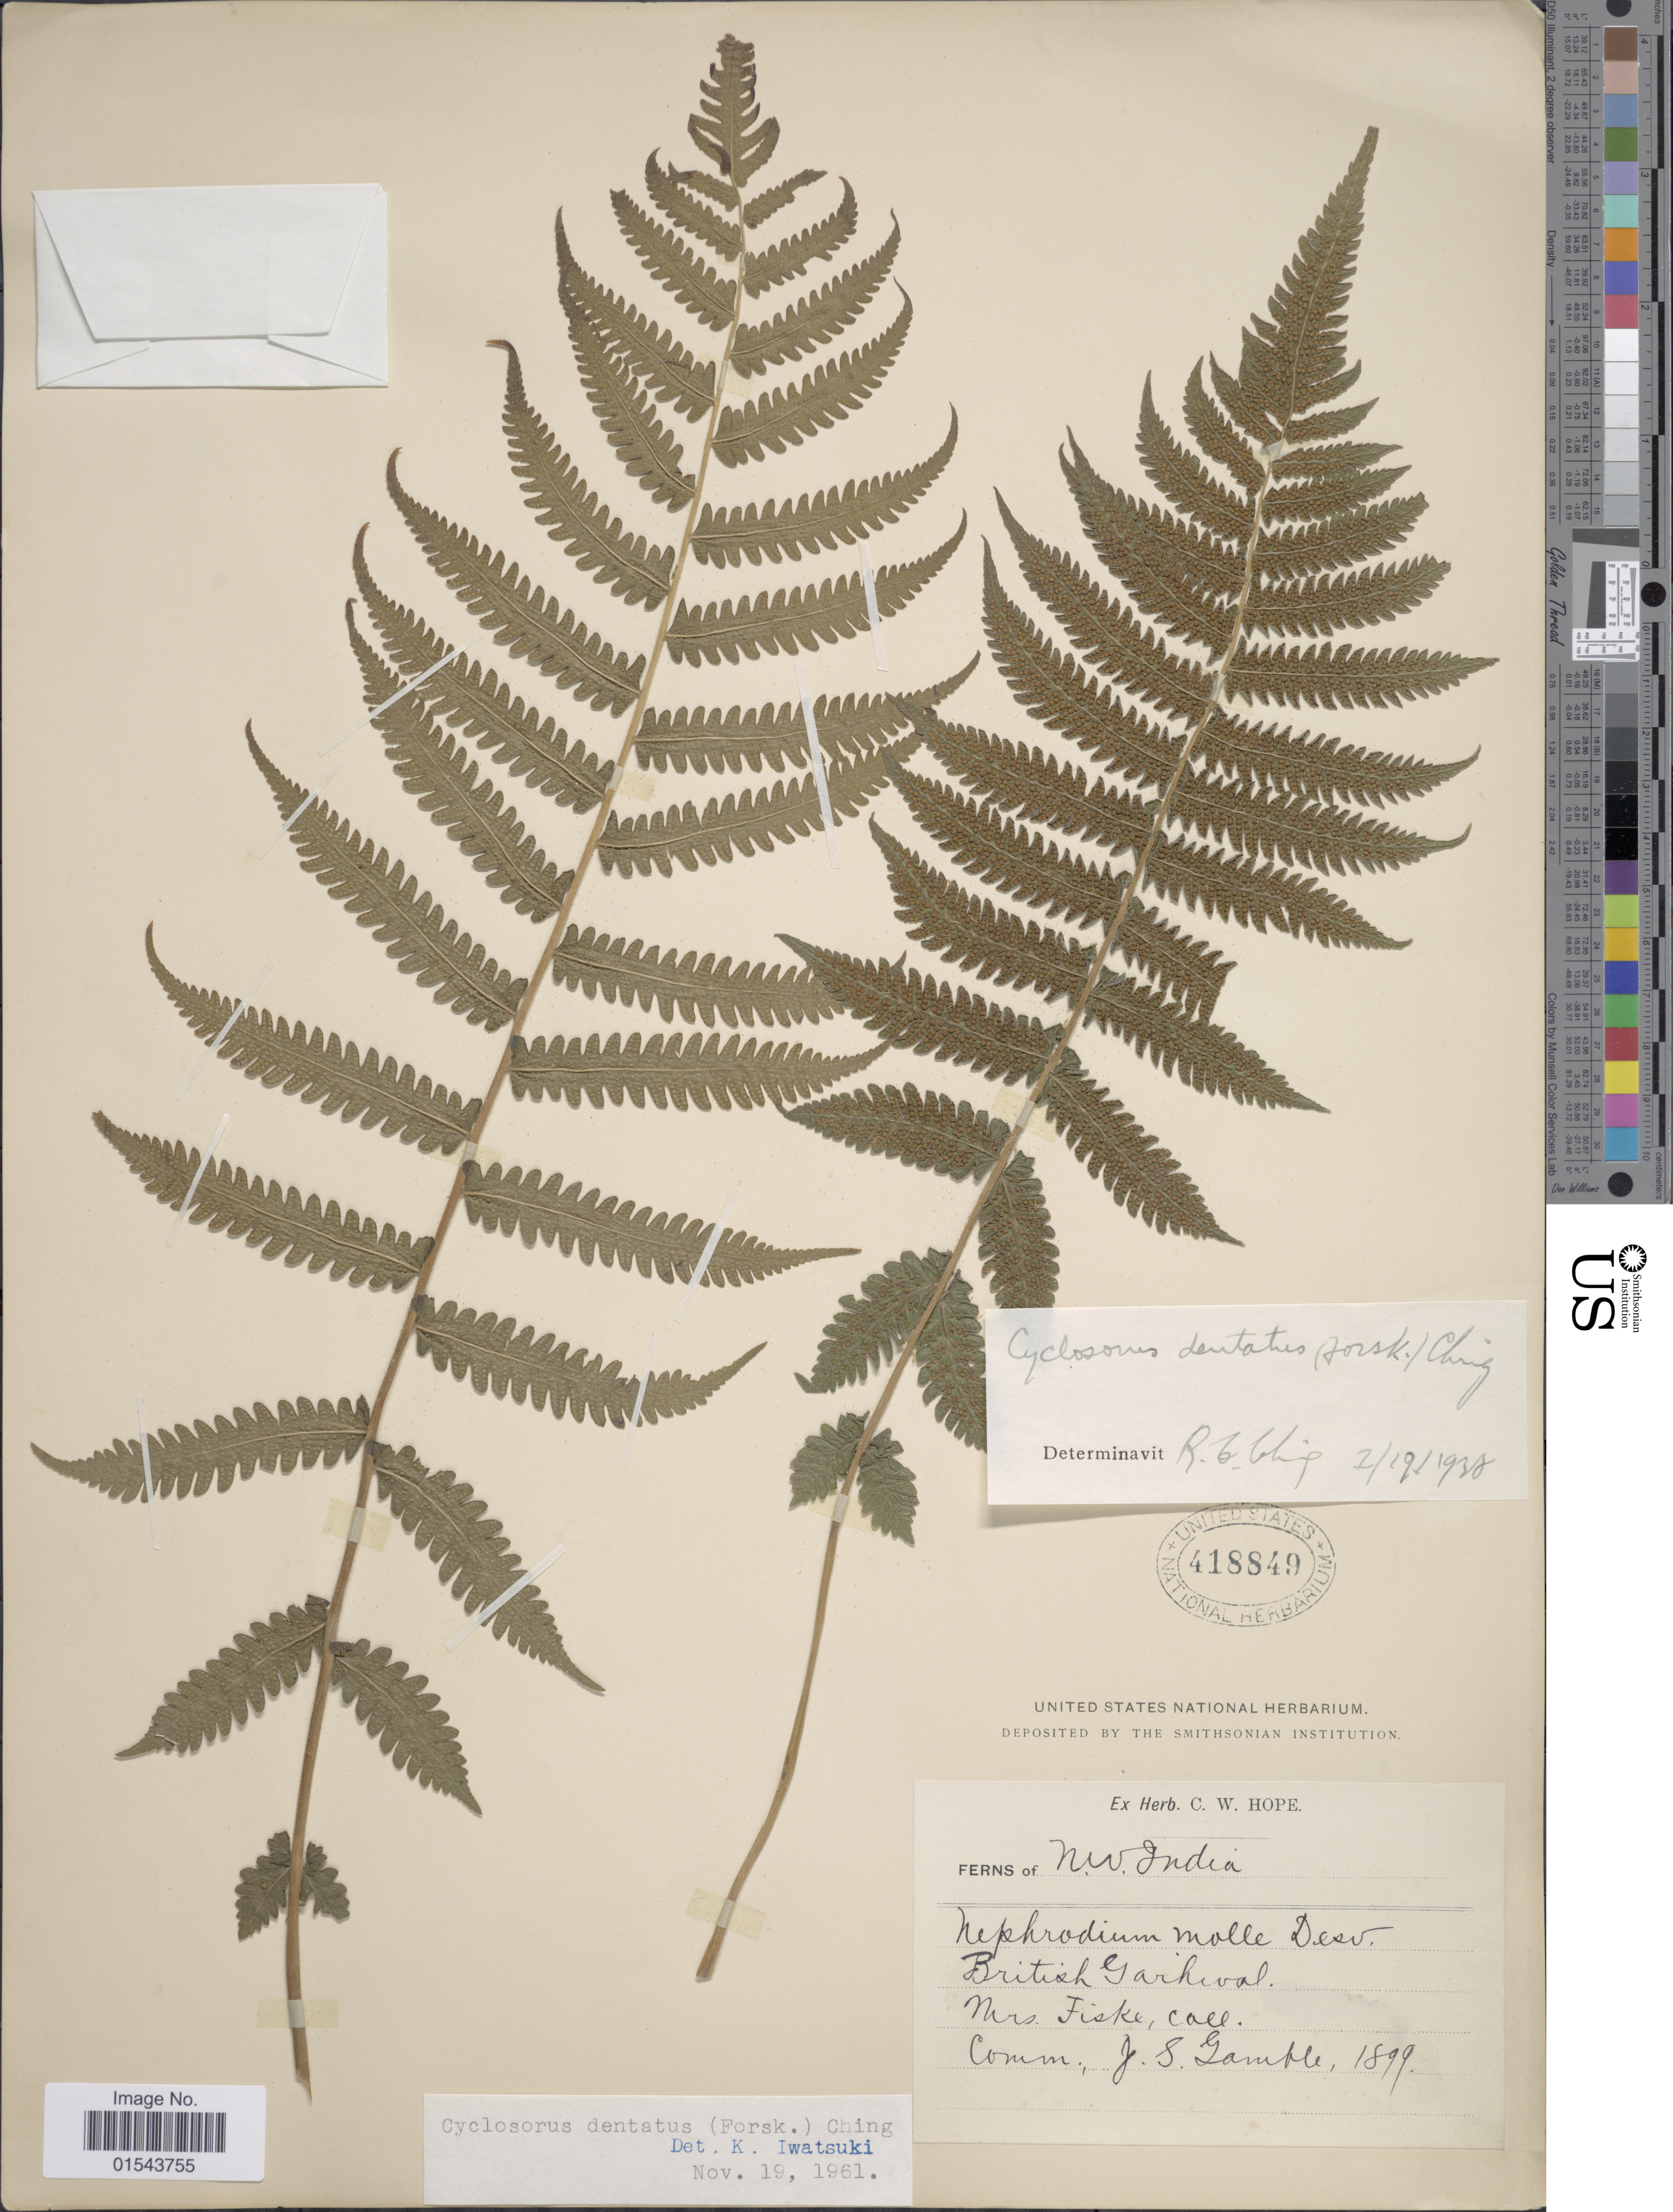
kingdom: Plantae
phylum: Tracheophyta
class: Polypodiopsida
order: Polypodiales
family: Thelypteridaceae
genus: Christella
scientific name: Christella dentata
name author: (Forssk.) Brownsey & Jermy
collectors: Fiske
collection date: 1899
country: India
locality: N. W. India. British Garhwal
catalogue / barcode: US 418849